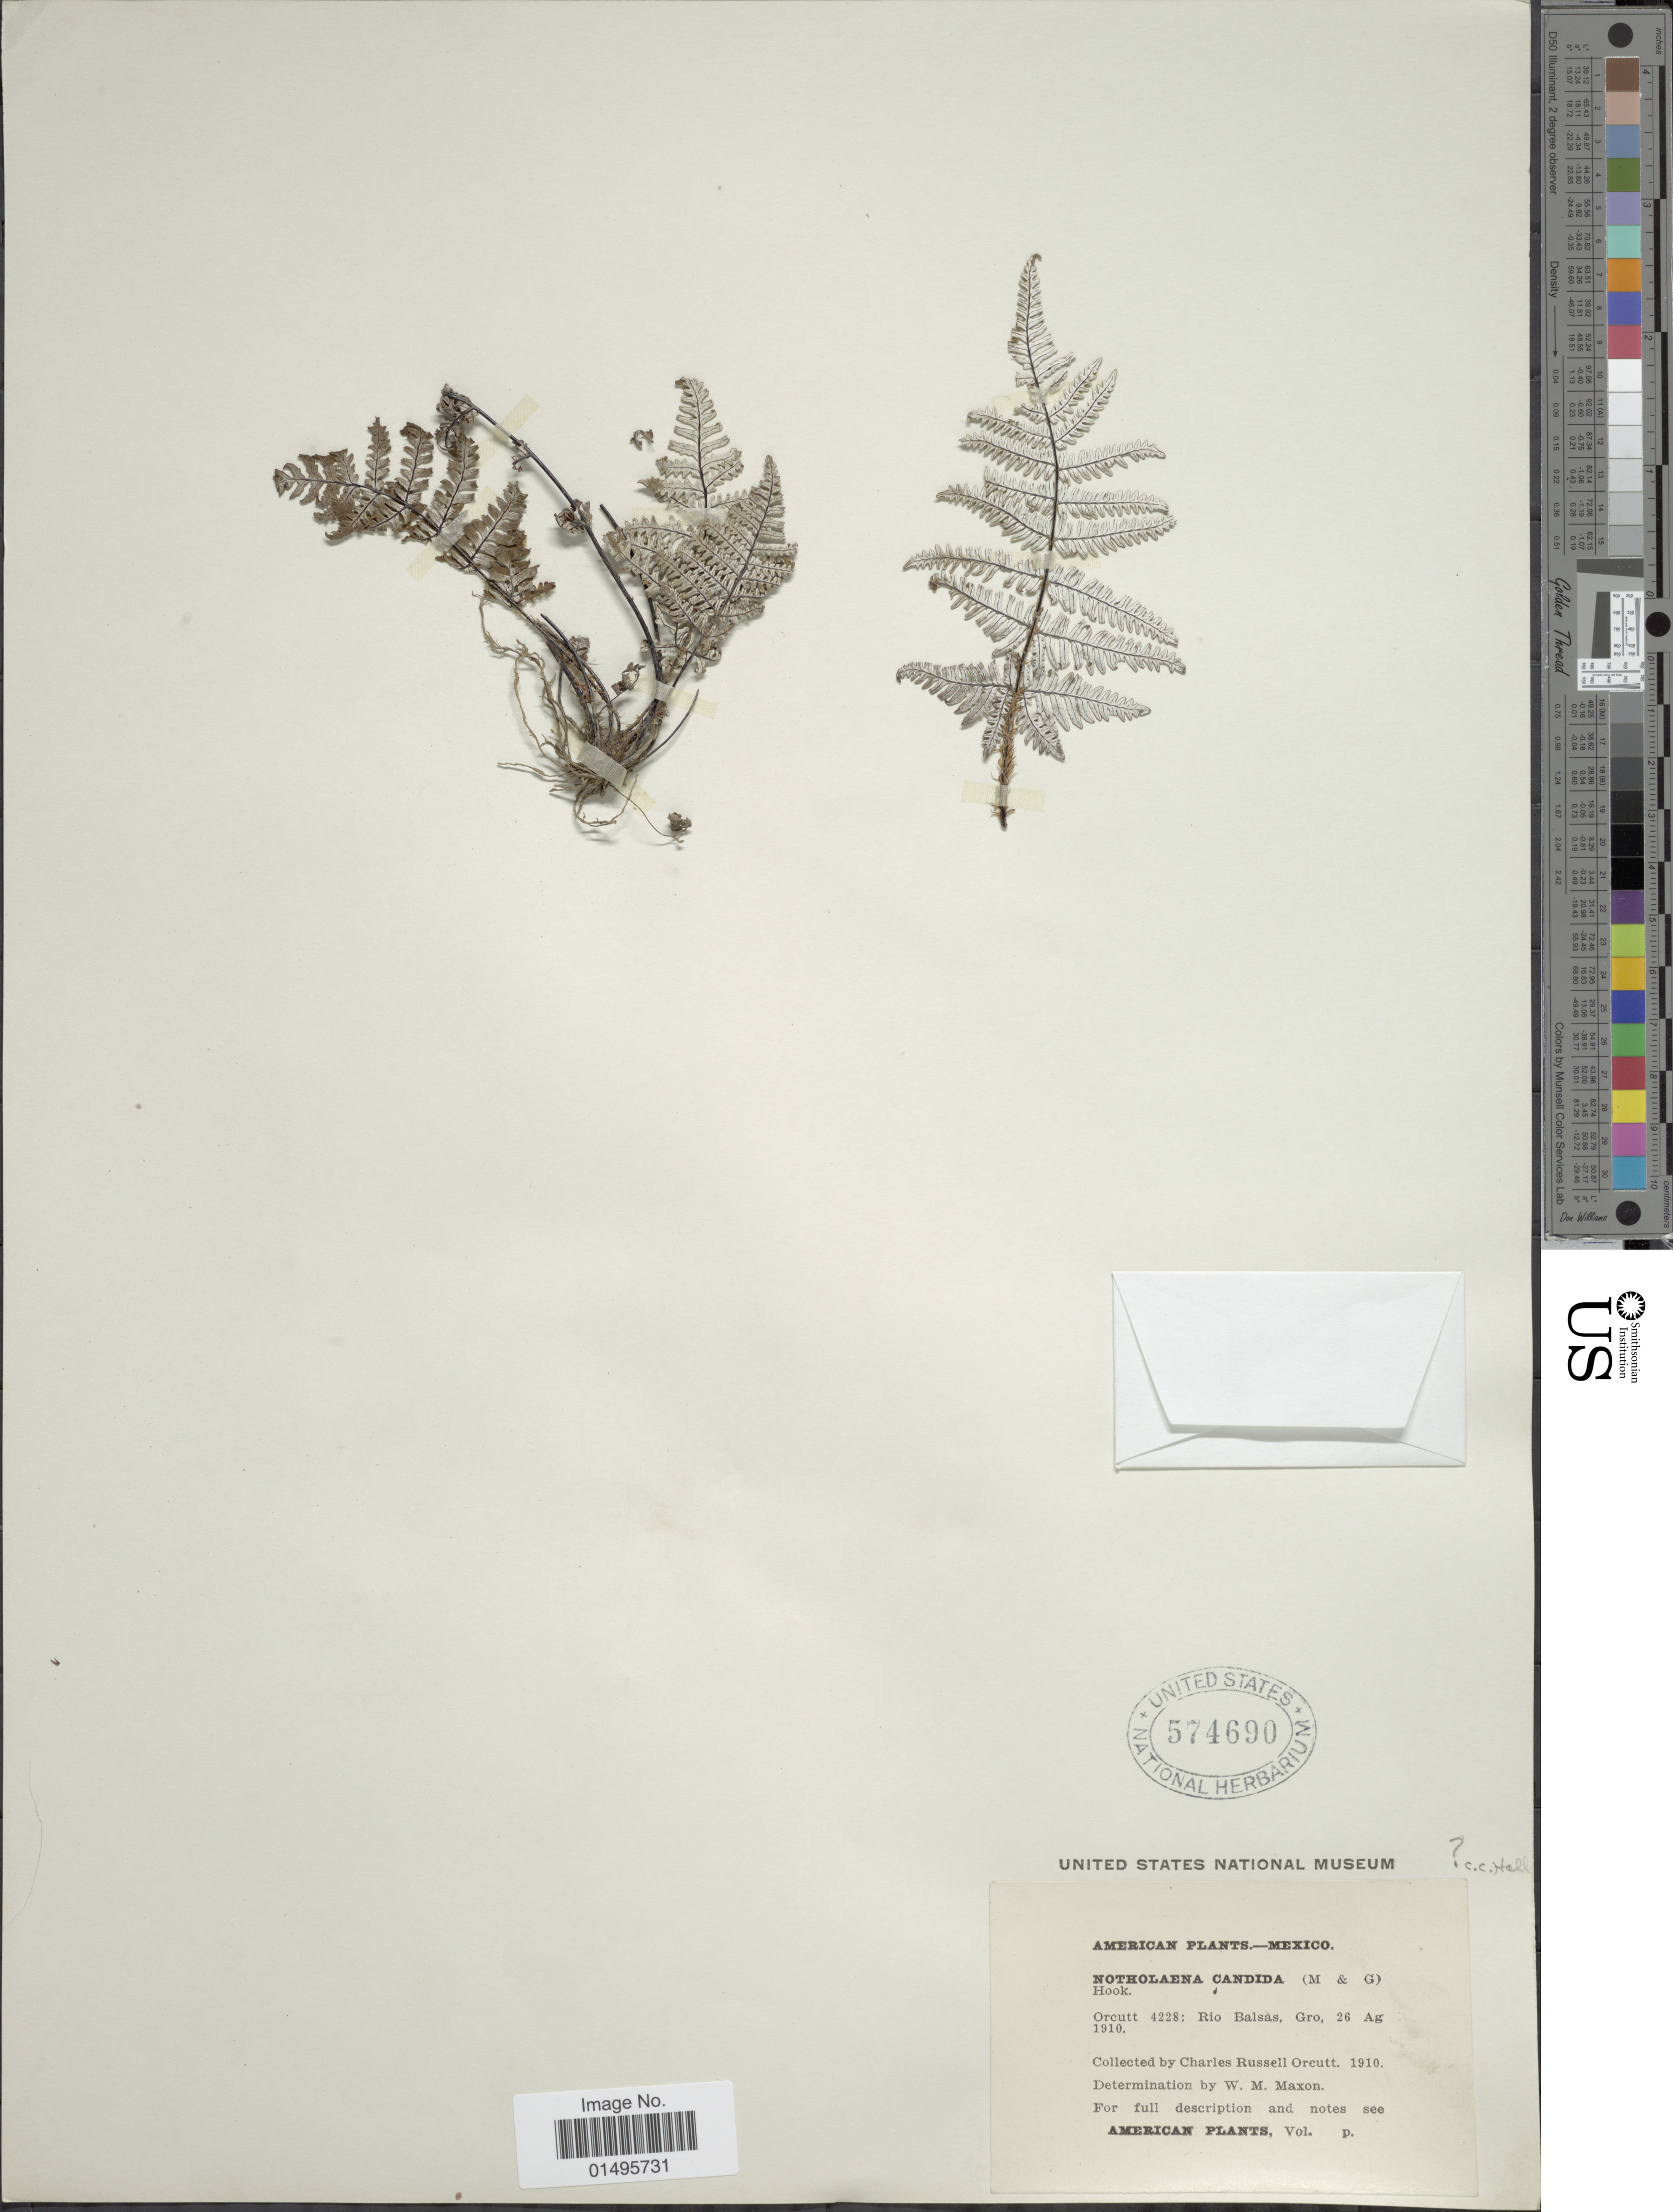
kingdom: Plantae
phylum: Tracheophyta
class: Polypodiopsida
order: Polypodiales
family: Pteridaceae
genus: Notholaena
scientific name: Notholaena candida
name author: (M. Martens) Hook.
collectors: W. R. Maxon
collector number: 4228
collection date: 1910-08-26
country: Mexico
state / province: Guerrero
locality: Rio Balsas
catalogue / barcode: US 574690